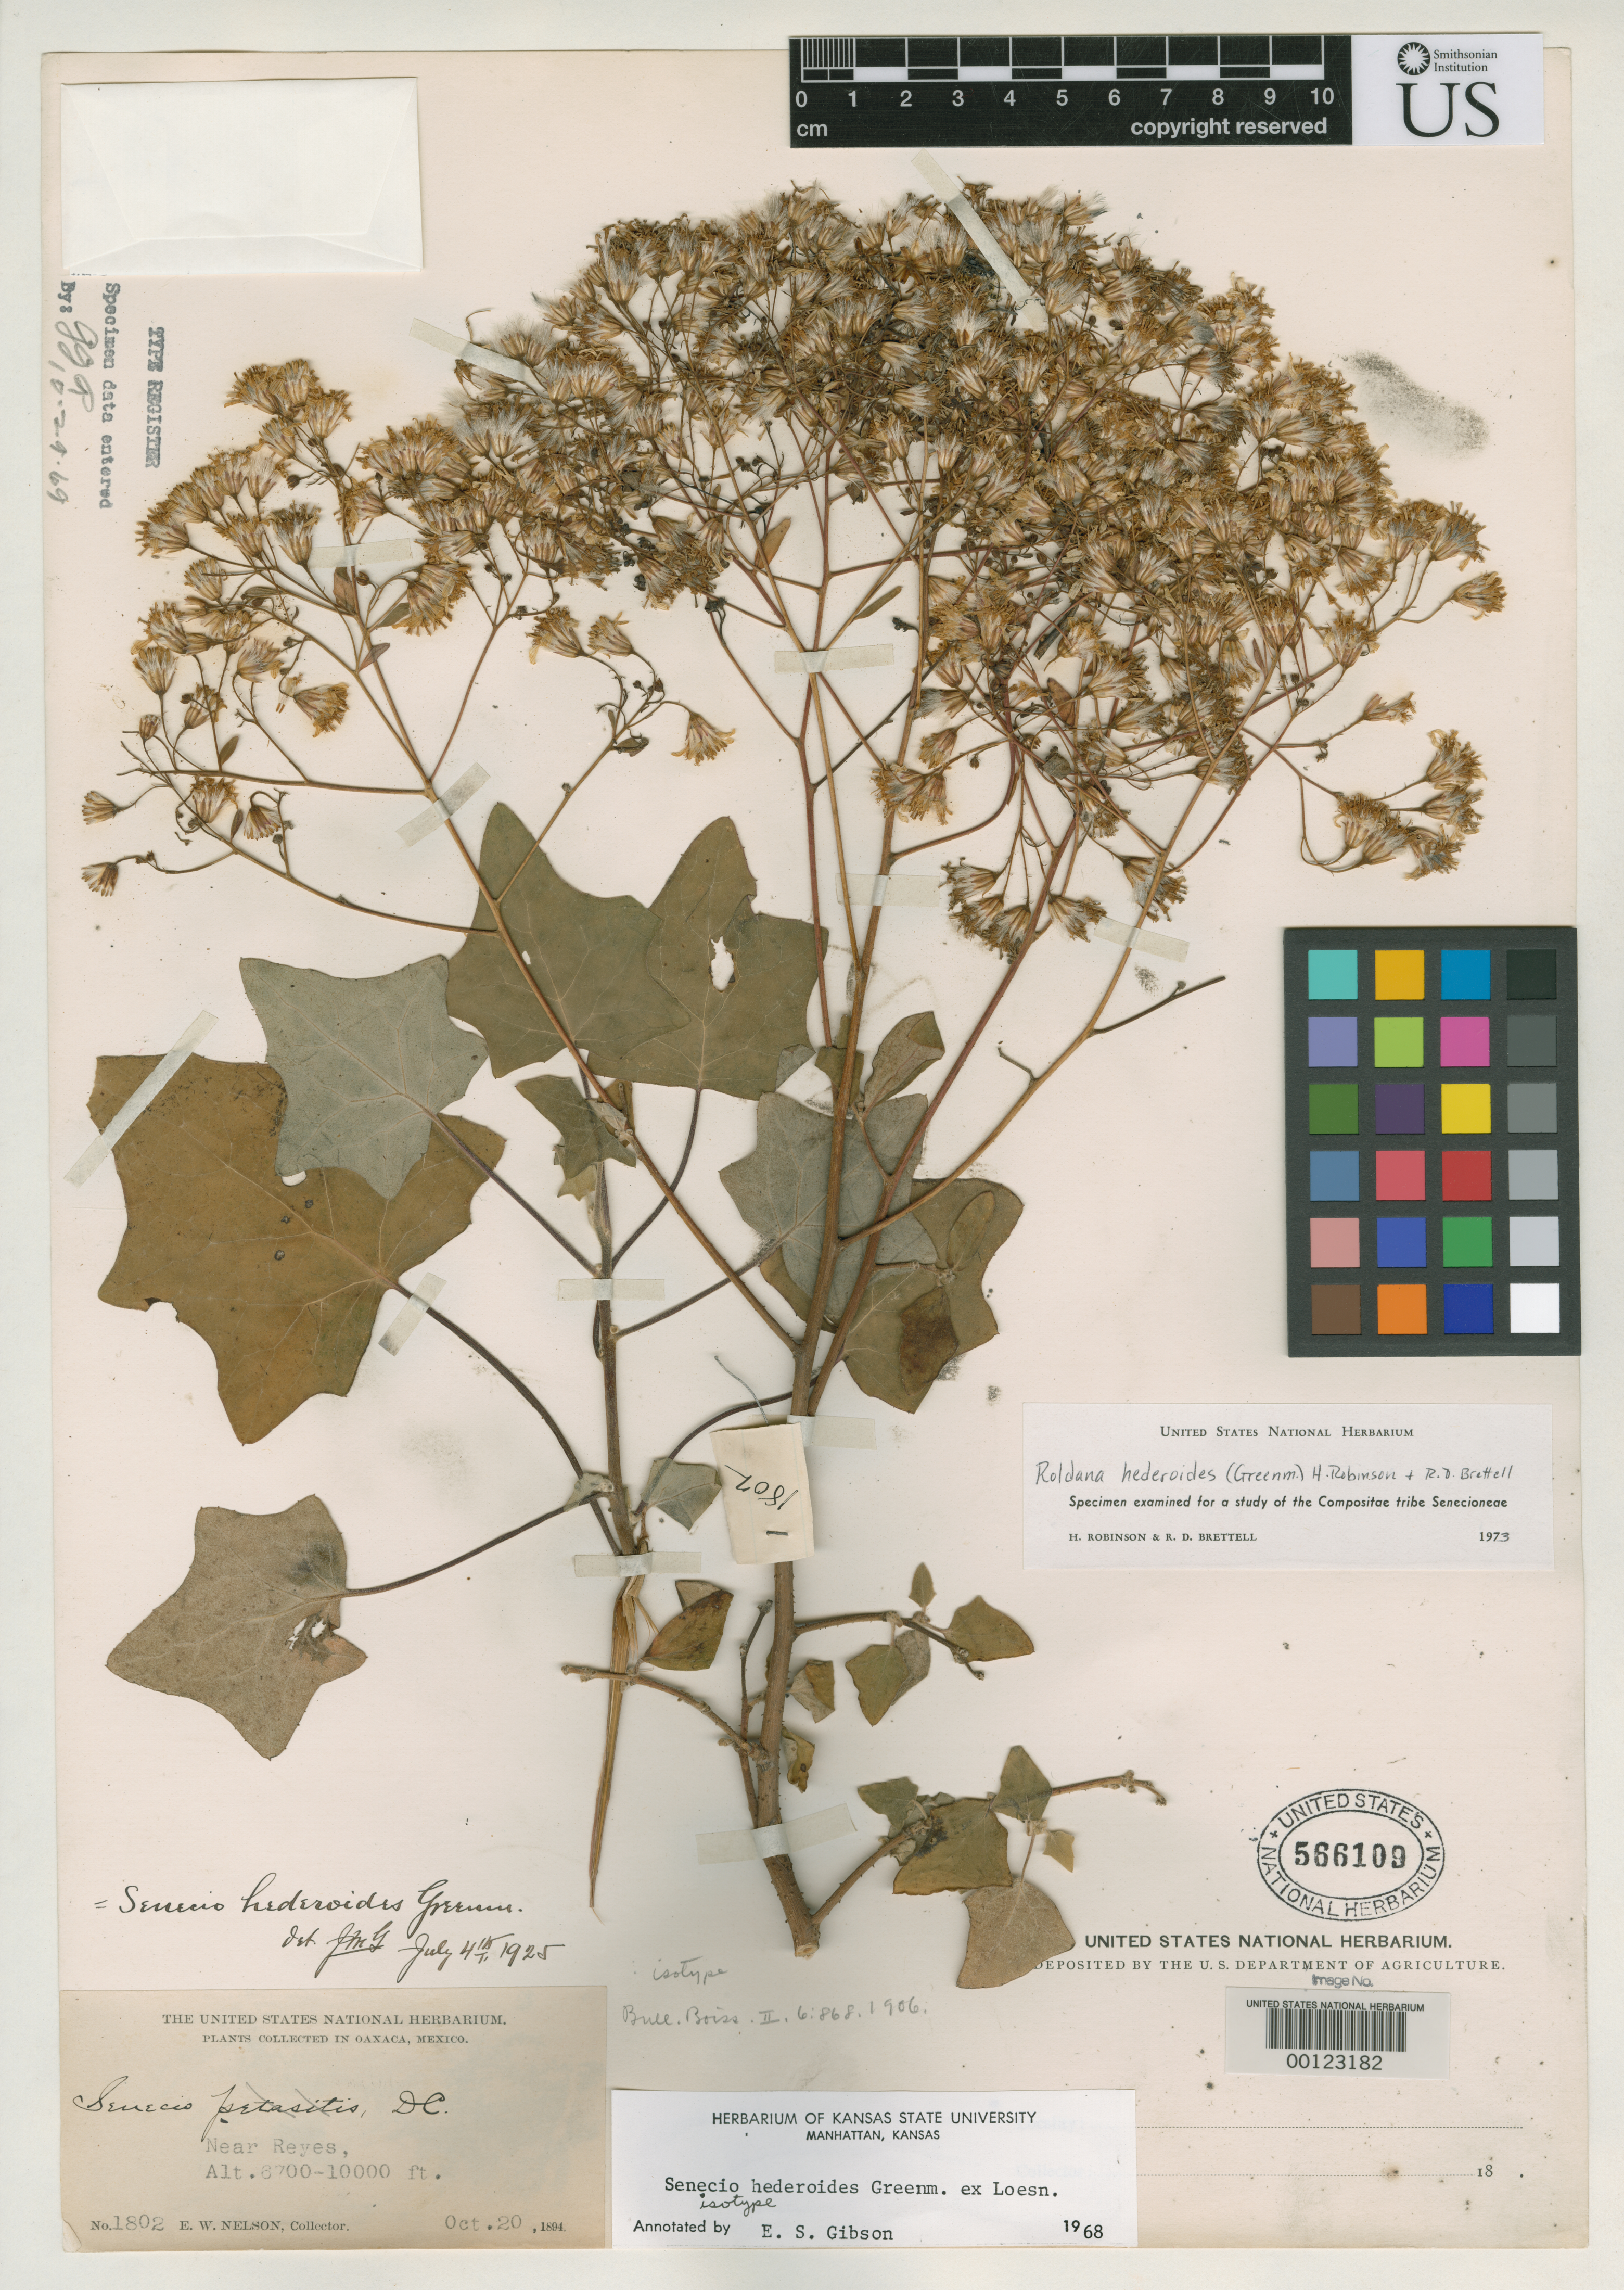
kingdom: Plantae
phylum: Tracheophyta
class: Magnoliopsida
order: Asterales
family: Asteraceae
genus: Senecio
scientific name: Senecio hederoides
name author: Greenm.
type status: Isotype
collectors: E. W. Nelson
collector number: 1802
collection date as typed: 20 Oct 1894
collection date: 1894-10-20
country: Mexico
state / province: Oaxaca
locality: Reyes.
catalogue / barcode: US 566109